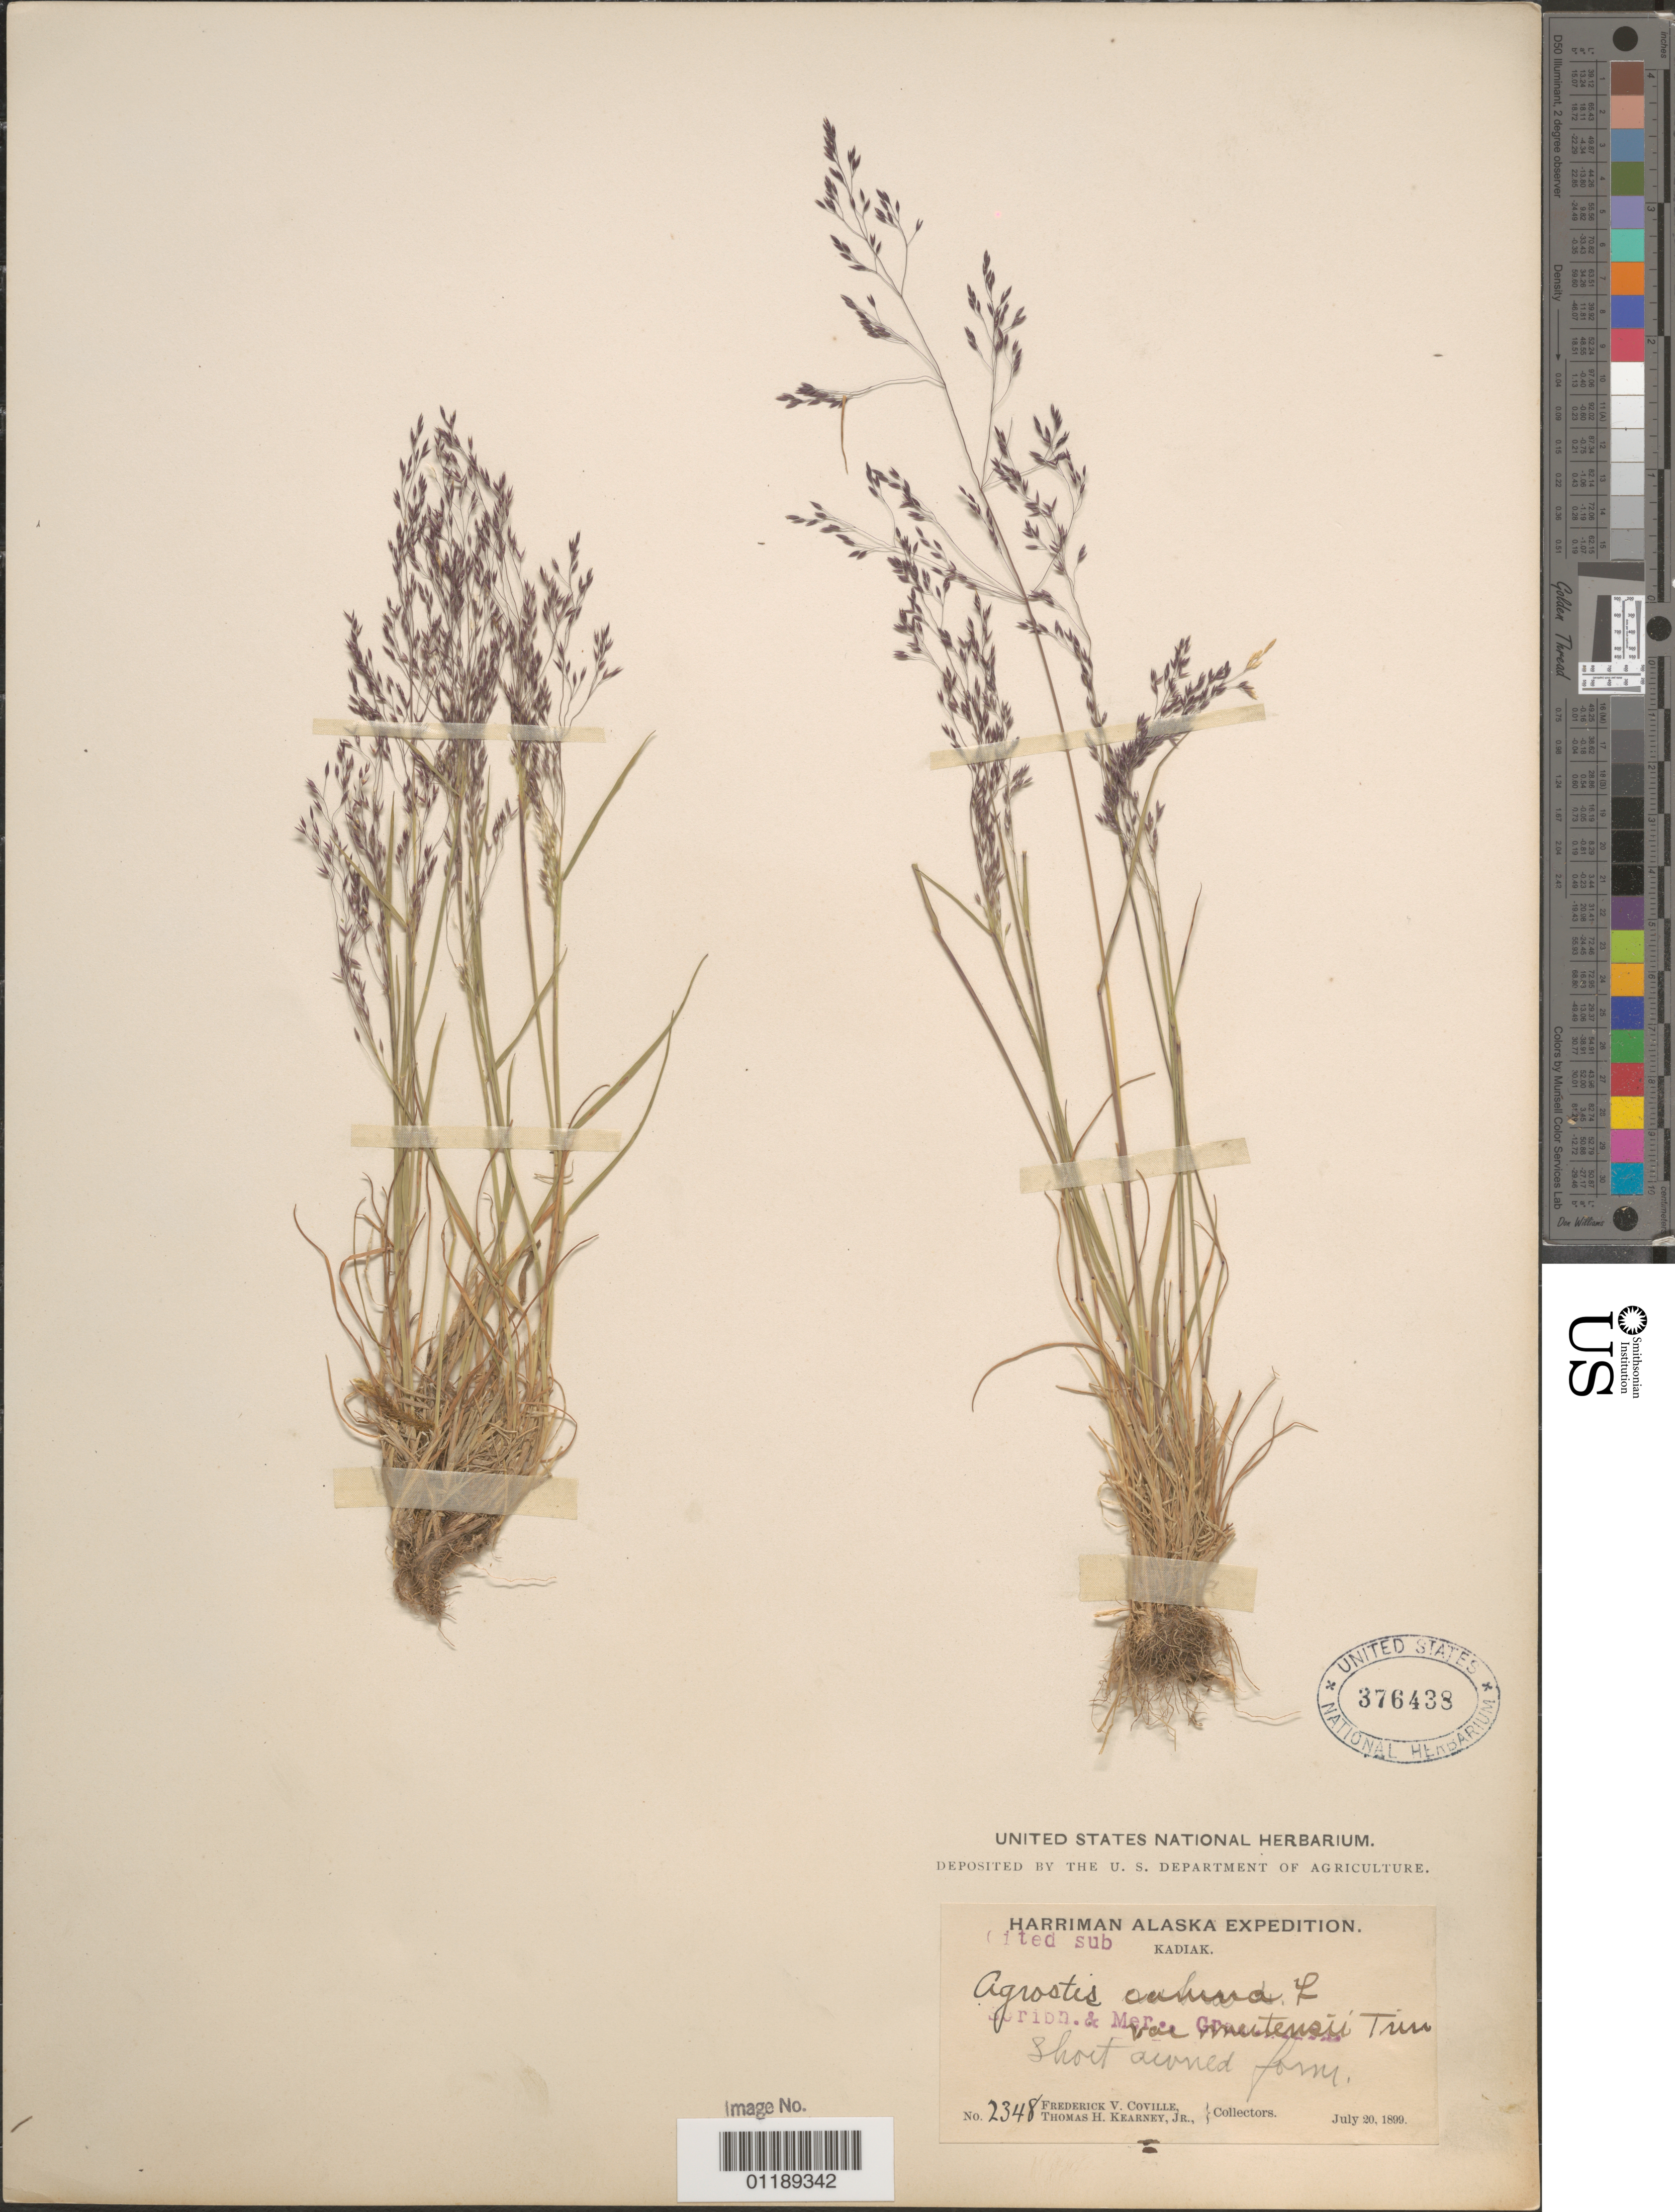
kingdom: Plantae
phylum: Tracheophyta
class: Liliopsida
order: Poales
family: Poaceae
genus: Agrostis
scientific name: Agrostis canina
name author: L.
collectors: F. V. Coville & T. H. Kearney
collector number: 2348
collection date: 1899-07-20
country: United States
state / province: Alaska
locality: Kadiak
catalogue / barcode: US 376438